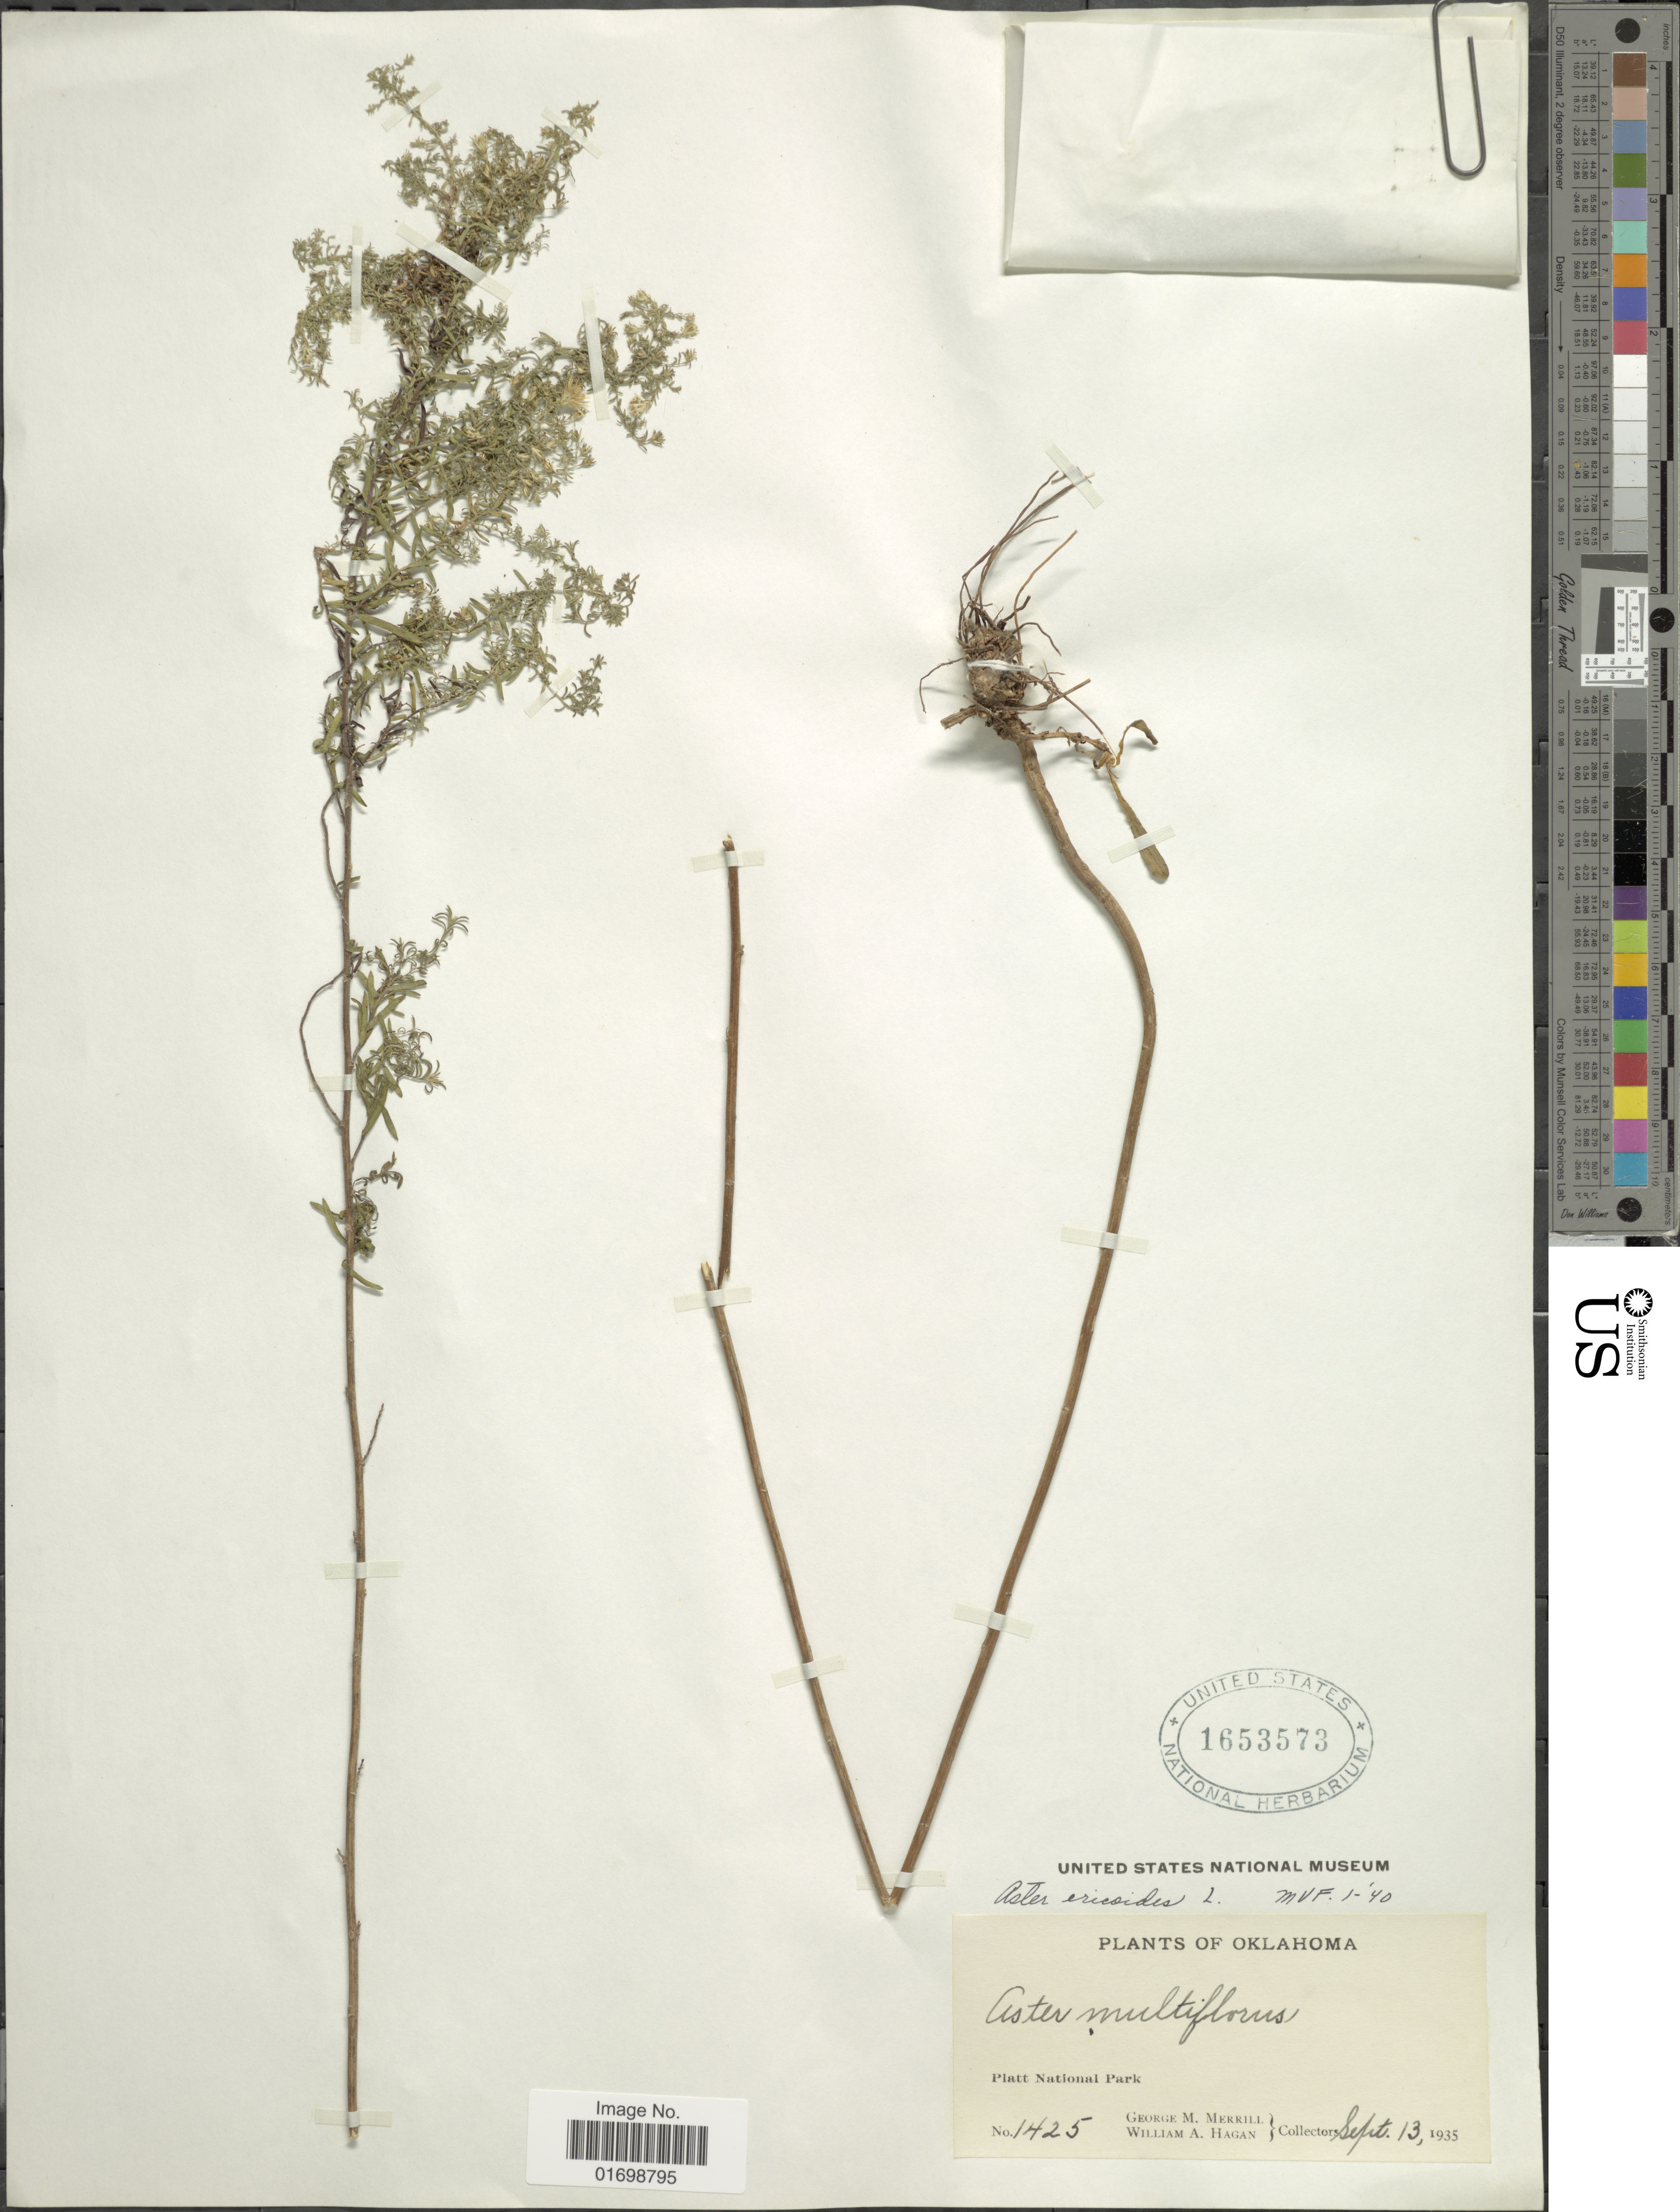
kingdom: Plantae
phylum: Tracheophyta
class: Magnoliopsida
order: Asterales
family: Asteraceae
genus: Symphyotrichum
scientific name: Symphyotrichum ericoides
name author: (L.) G.L. Nesom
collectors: G. M. Merrill & W. Hagan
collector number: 1425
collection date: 1935-09-13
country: United States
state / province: Oklahoma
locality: Platt National Park.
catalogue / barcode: US 1653573